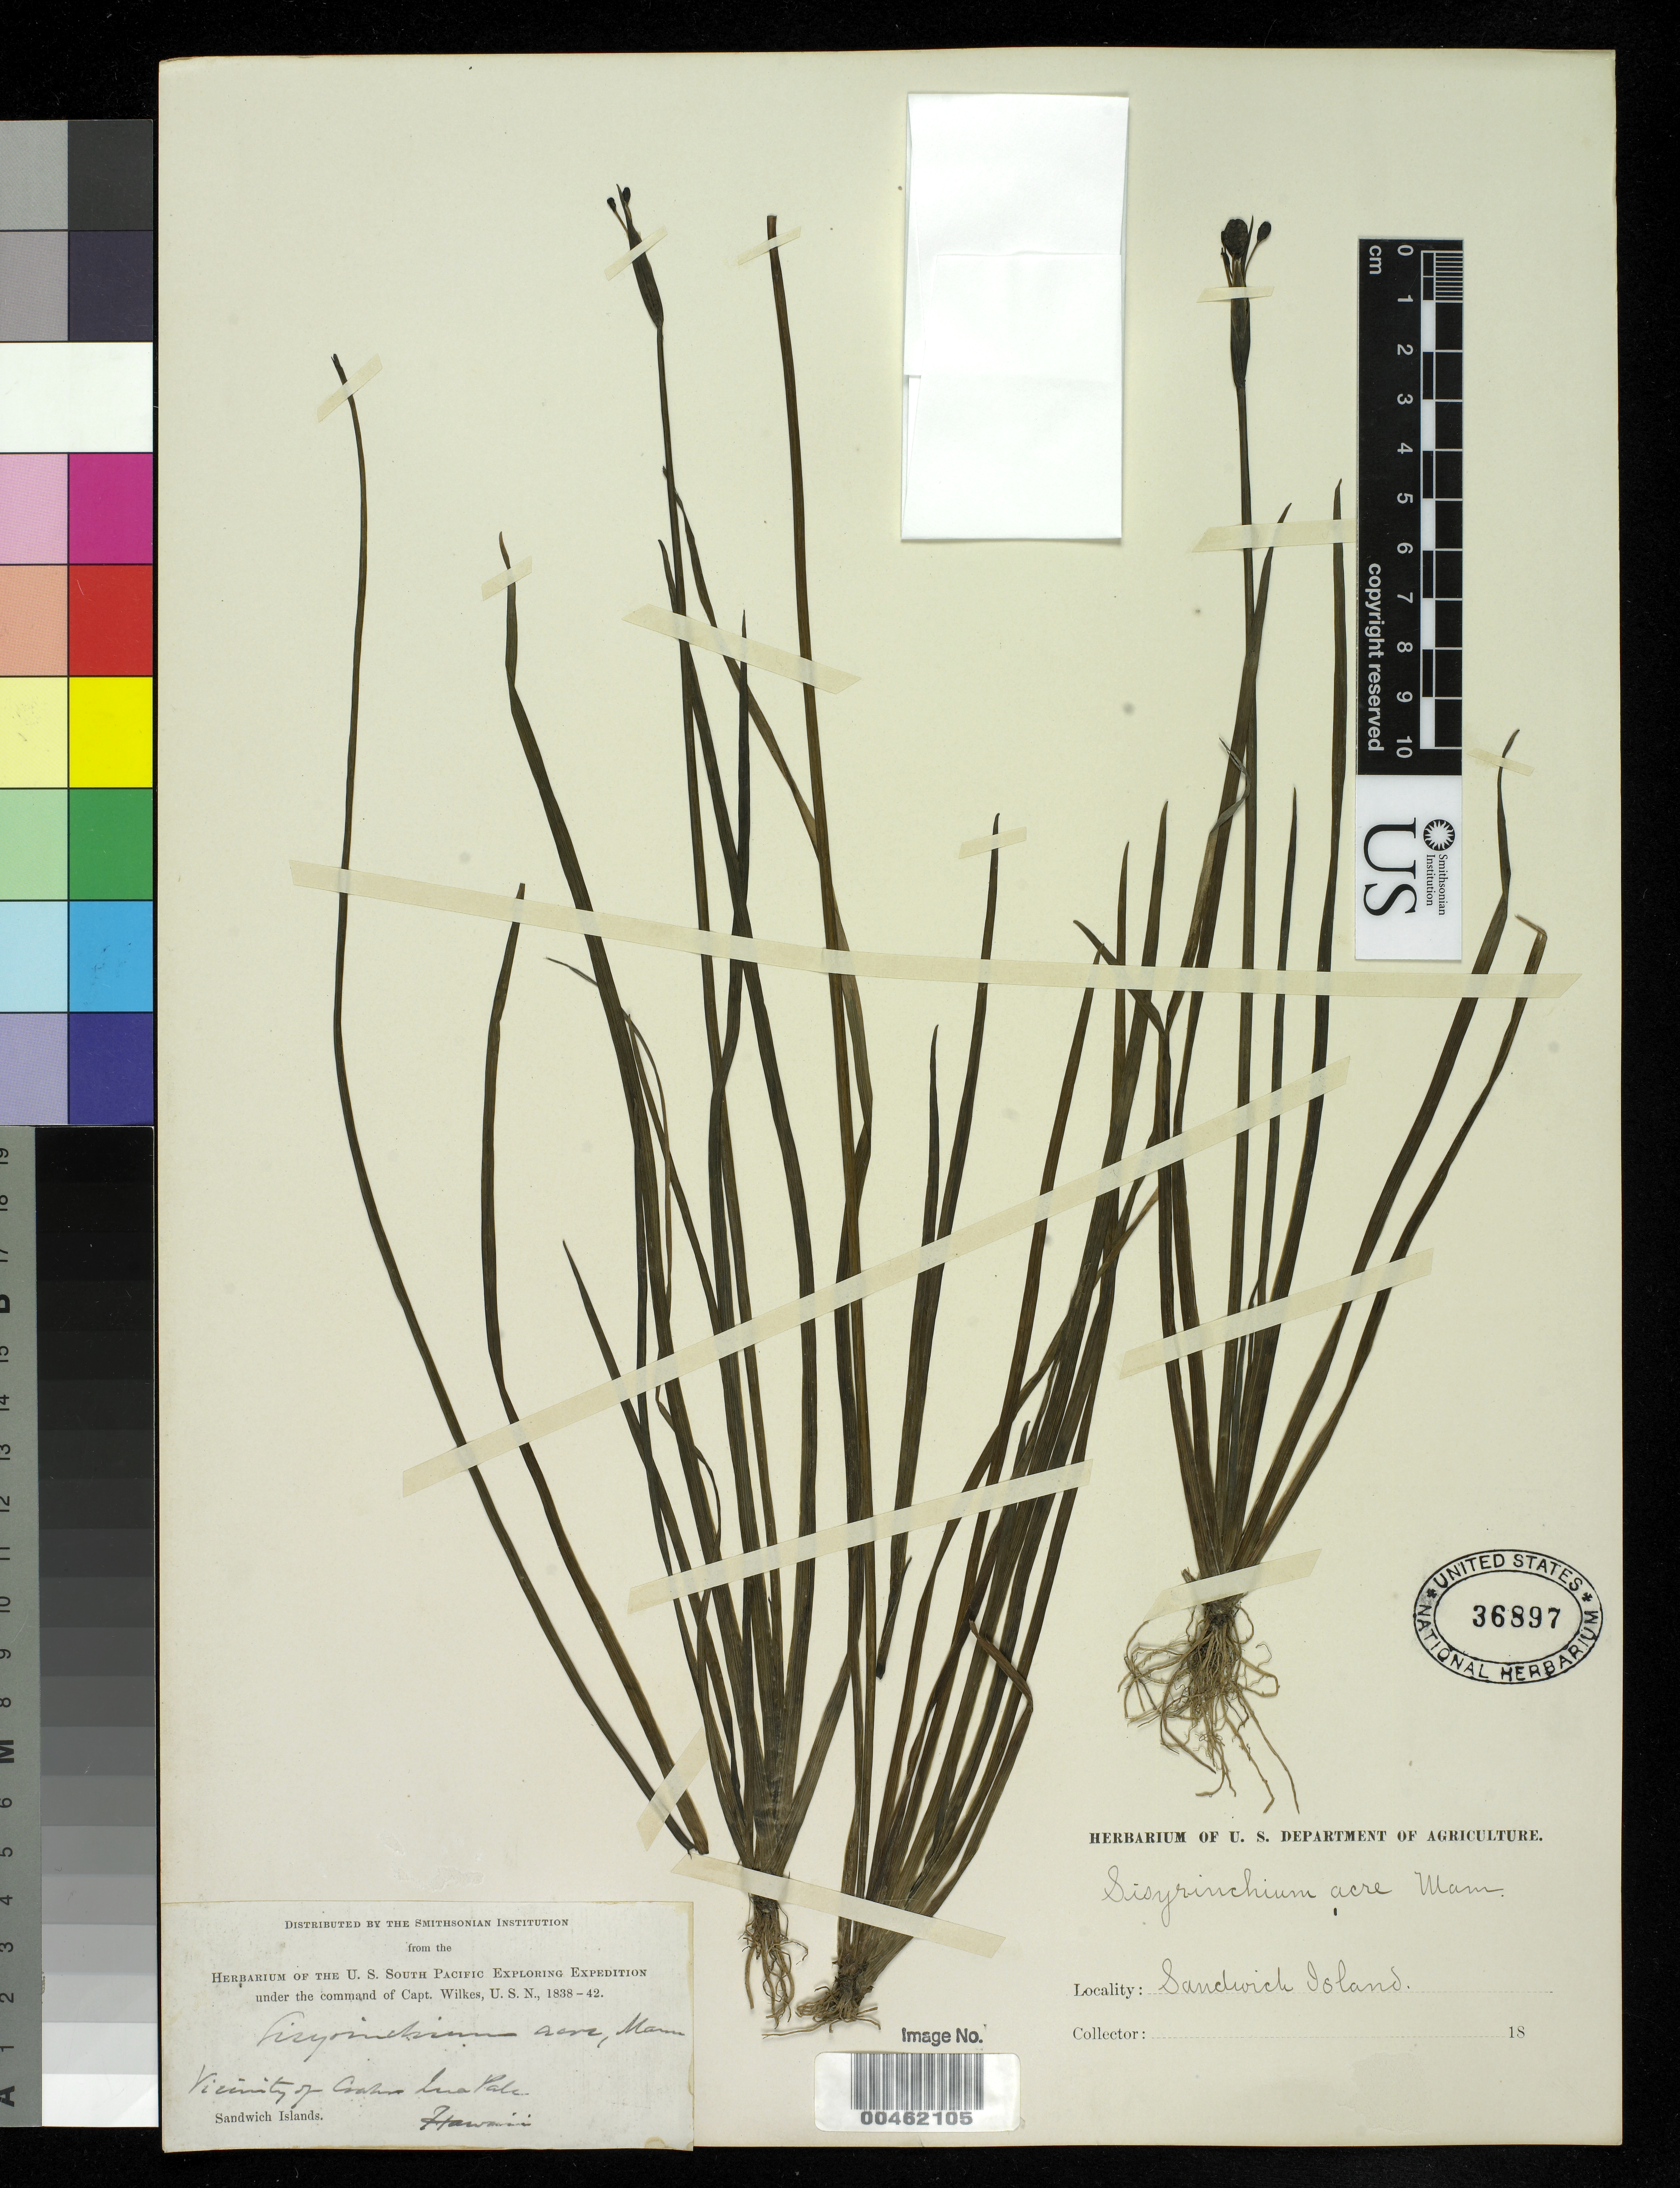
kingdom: Plantae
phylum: Tracheophyta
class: Liliopsida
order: Asparagales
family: Iridaceae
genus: Sisyrinchium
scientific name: Sisyrinchium acre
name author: H. Mann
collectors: Wilkes Explor. Exped.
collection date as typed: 1838 to -- --- 1842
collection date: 1838/1842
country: United States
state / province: Hawaii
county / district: Hawaii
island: Hawaii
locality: Vicinity of Crater Lua Pali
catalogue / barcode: US 36897